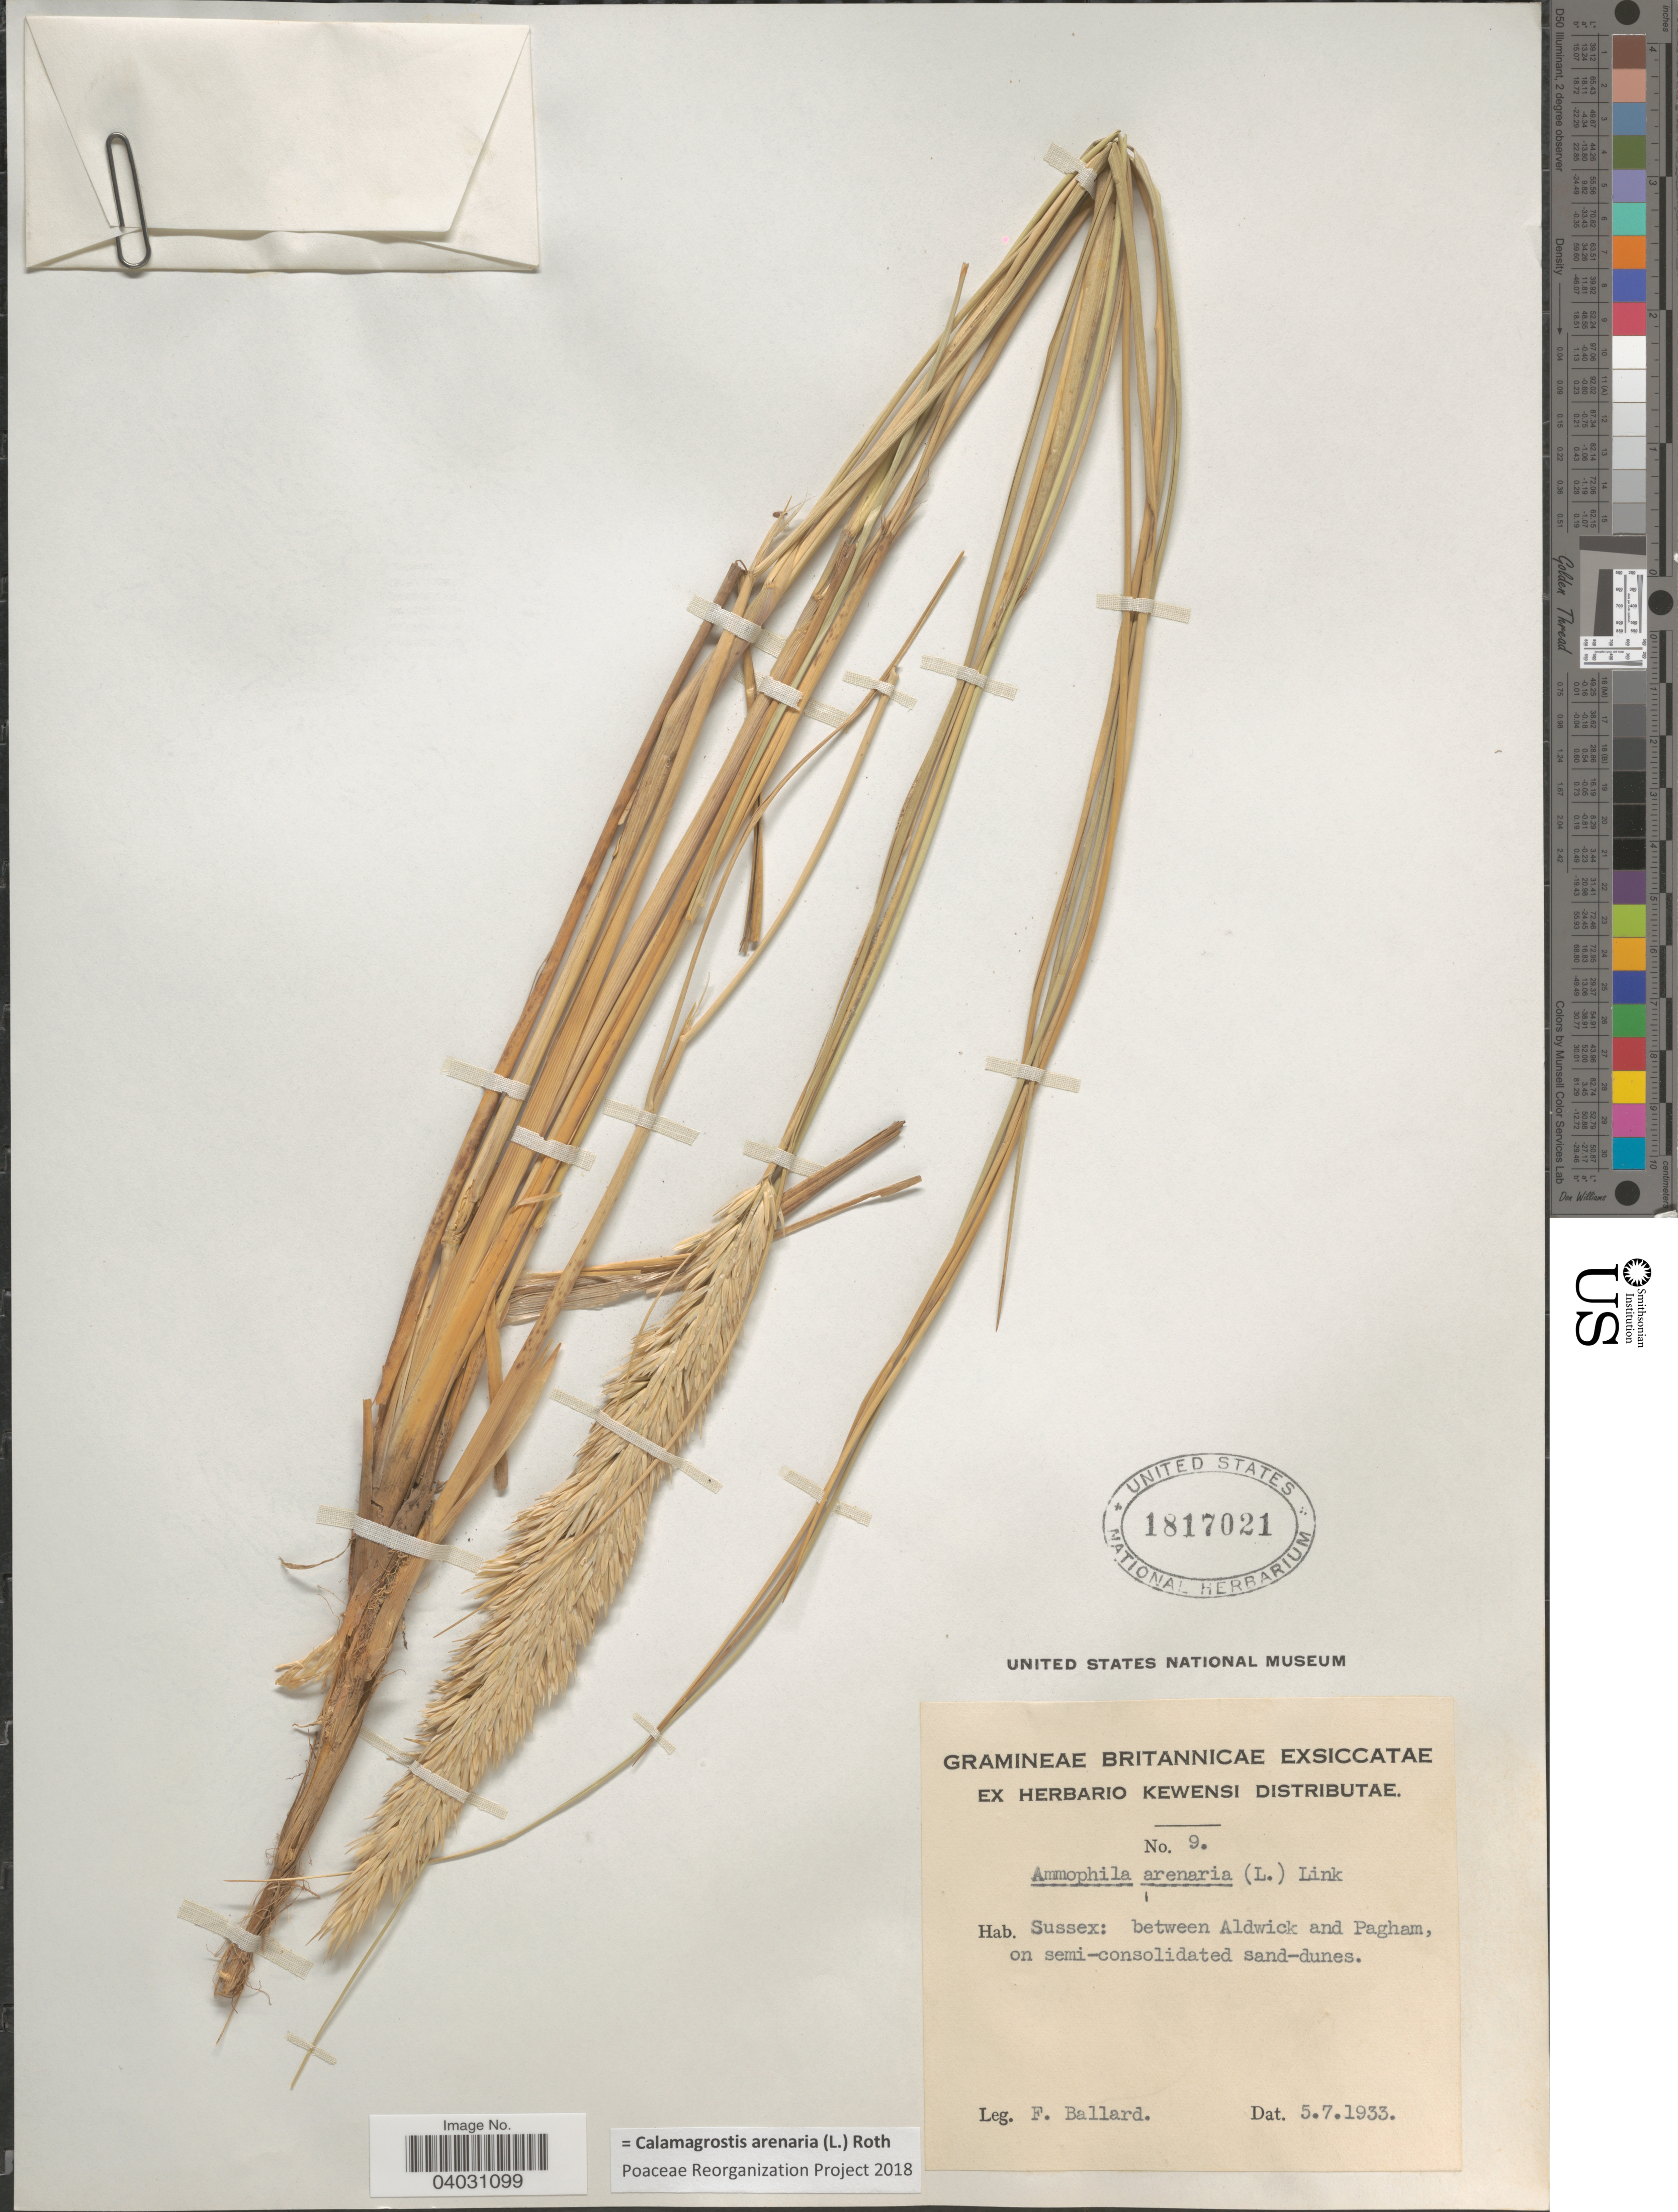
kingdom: Plantae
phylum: Tracheophyta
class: Liliopsida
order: Poales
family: Poaceae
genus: Calamagrostis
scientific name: Calamagrostis arenaria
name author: (L.) Roth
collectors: F. Ballard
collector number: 9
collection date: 1933-07-05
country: United Kingdom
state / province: England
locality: Britannicae. Sussex: between Aldwick and Pagham.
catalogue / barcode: US 1817021